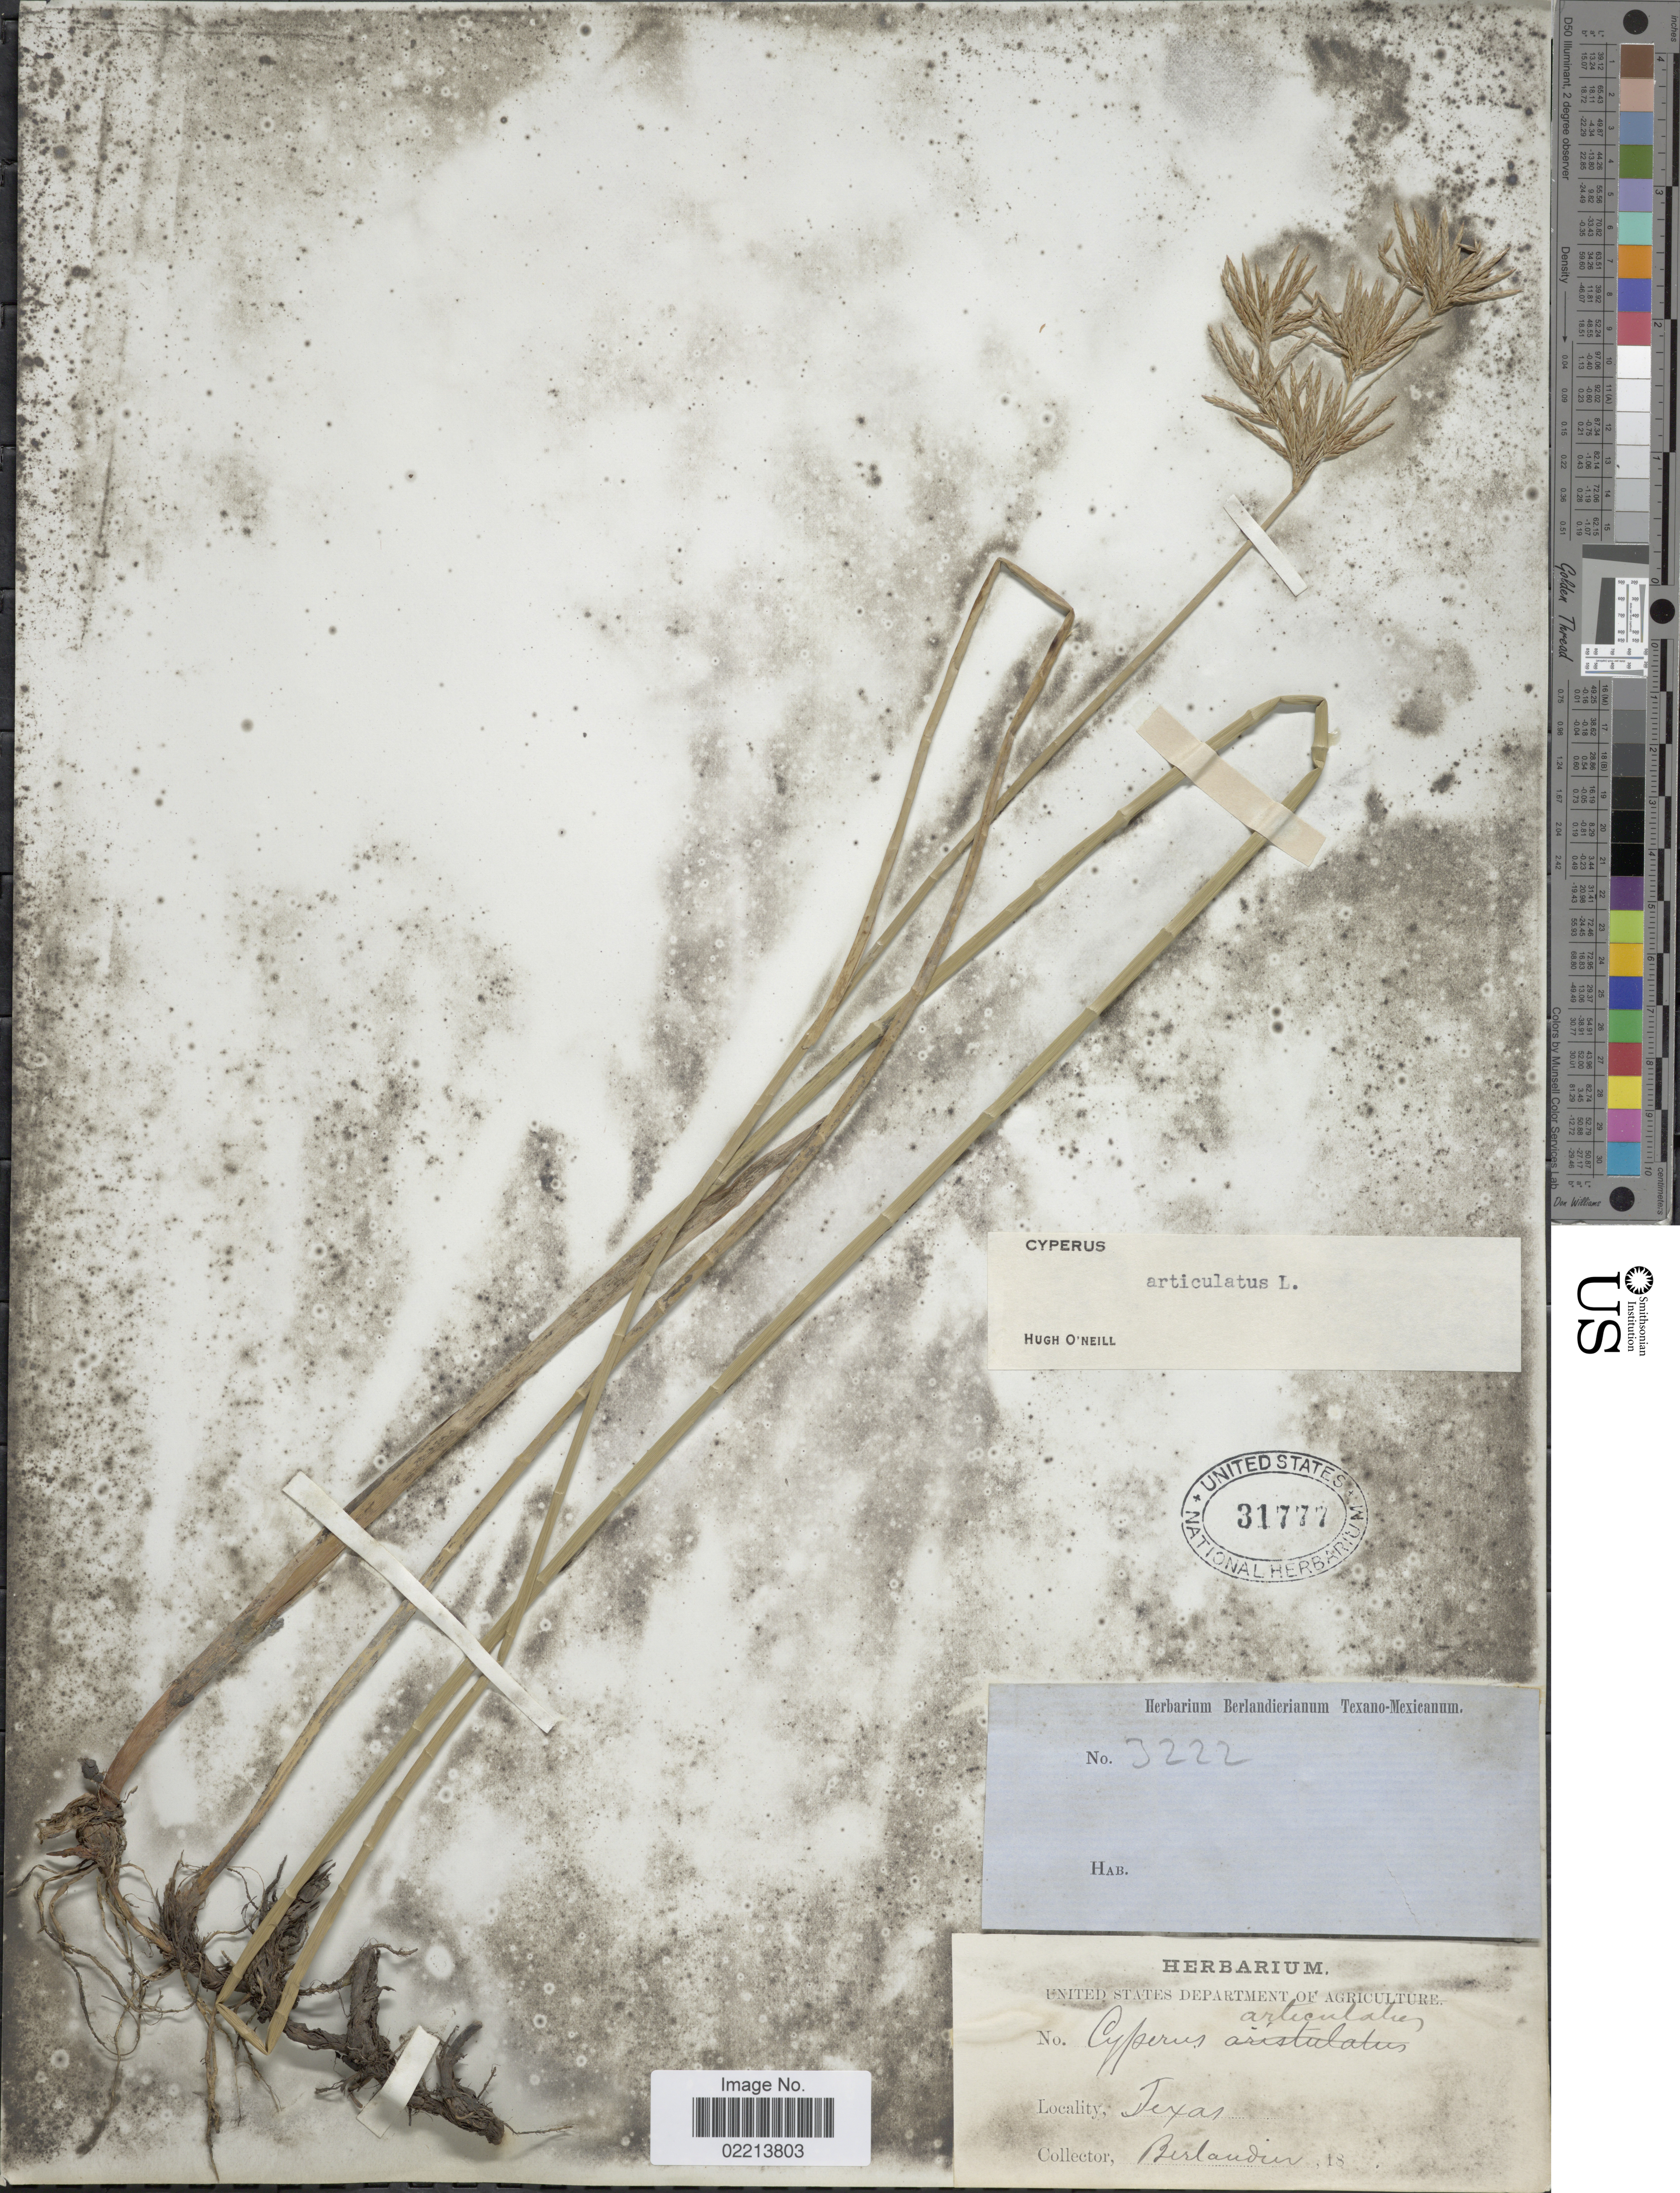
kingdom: Plantae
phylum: Tracheophyta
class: Liliopsida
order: Poales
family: Cyperaceae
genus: Cyperus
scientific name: Cyperus articulatus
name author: L.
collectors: J. L. Berlandier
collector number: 3222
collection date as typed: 18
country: United States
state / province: Texas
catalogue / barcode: US 31777